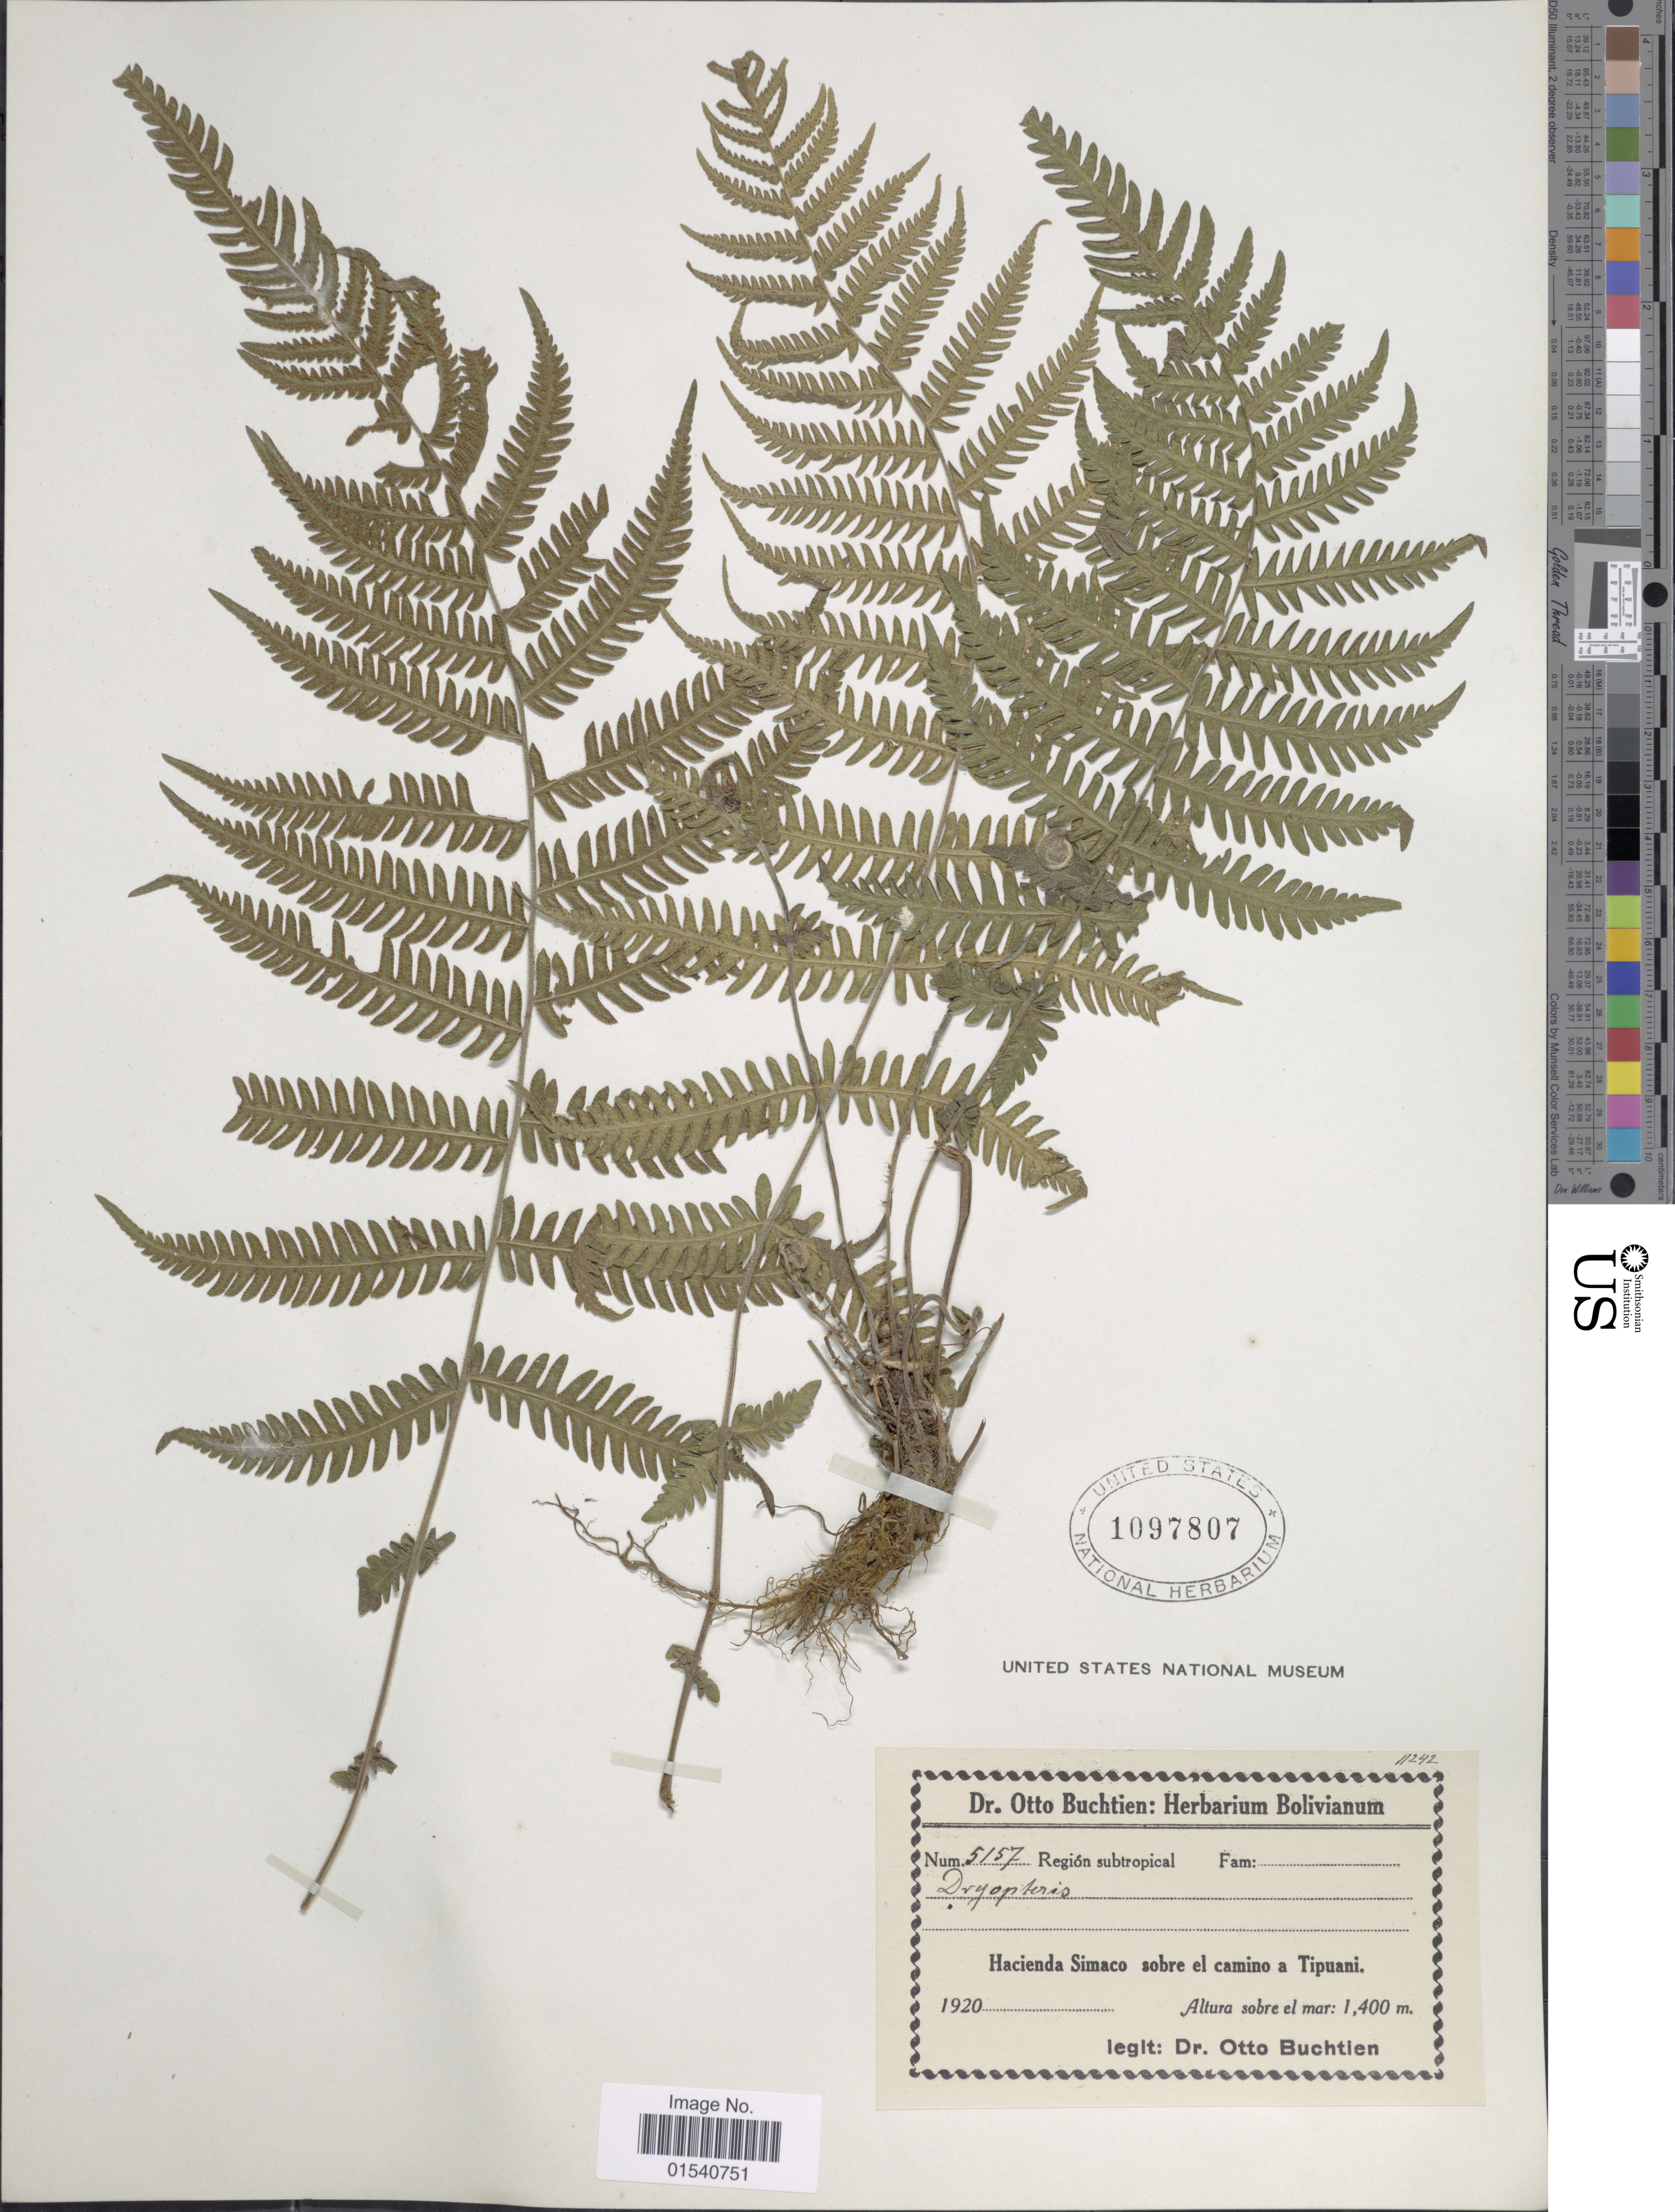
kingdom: Plantae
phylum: Tracheophyta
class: Polypodiopsida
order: Polypodiales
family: Thelypteridaceae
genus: Amauropelta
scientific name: Amauropelta rivulariformis (Rosenst.) comb. nov., ined 2015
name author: (Rosenst.)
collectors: O. Buchtien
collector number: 5157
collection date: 1920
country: Bolivia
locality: Hacienda Simaco sobre el camino a Tipuani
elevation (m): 1400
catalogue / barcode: US 1097807